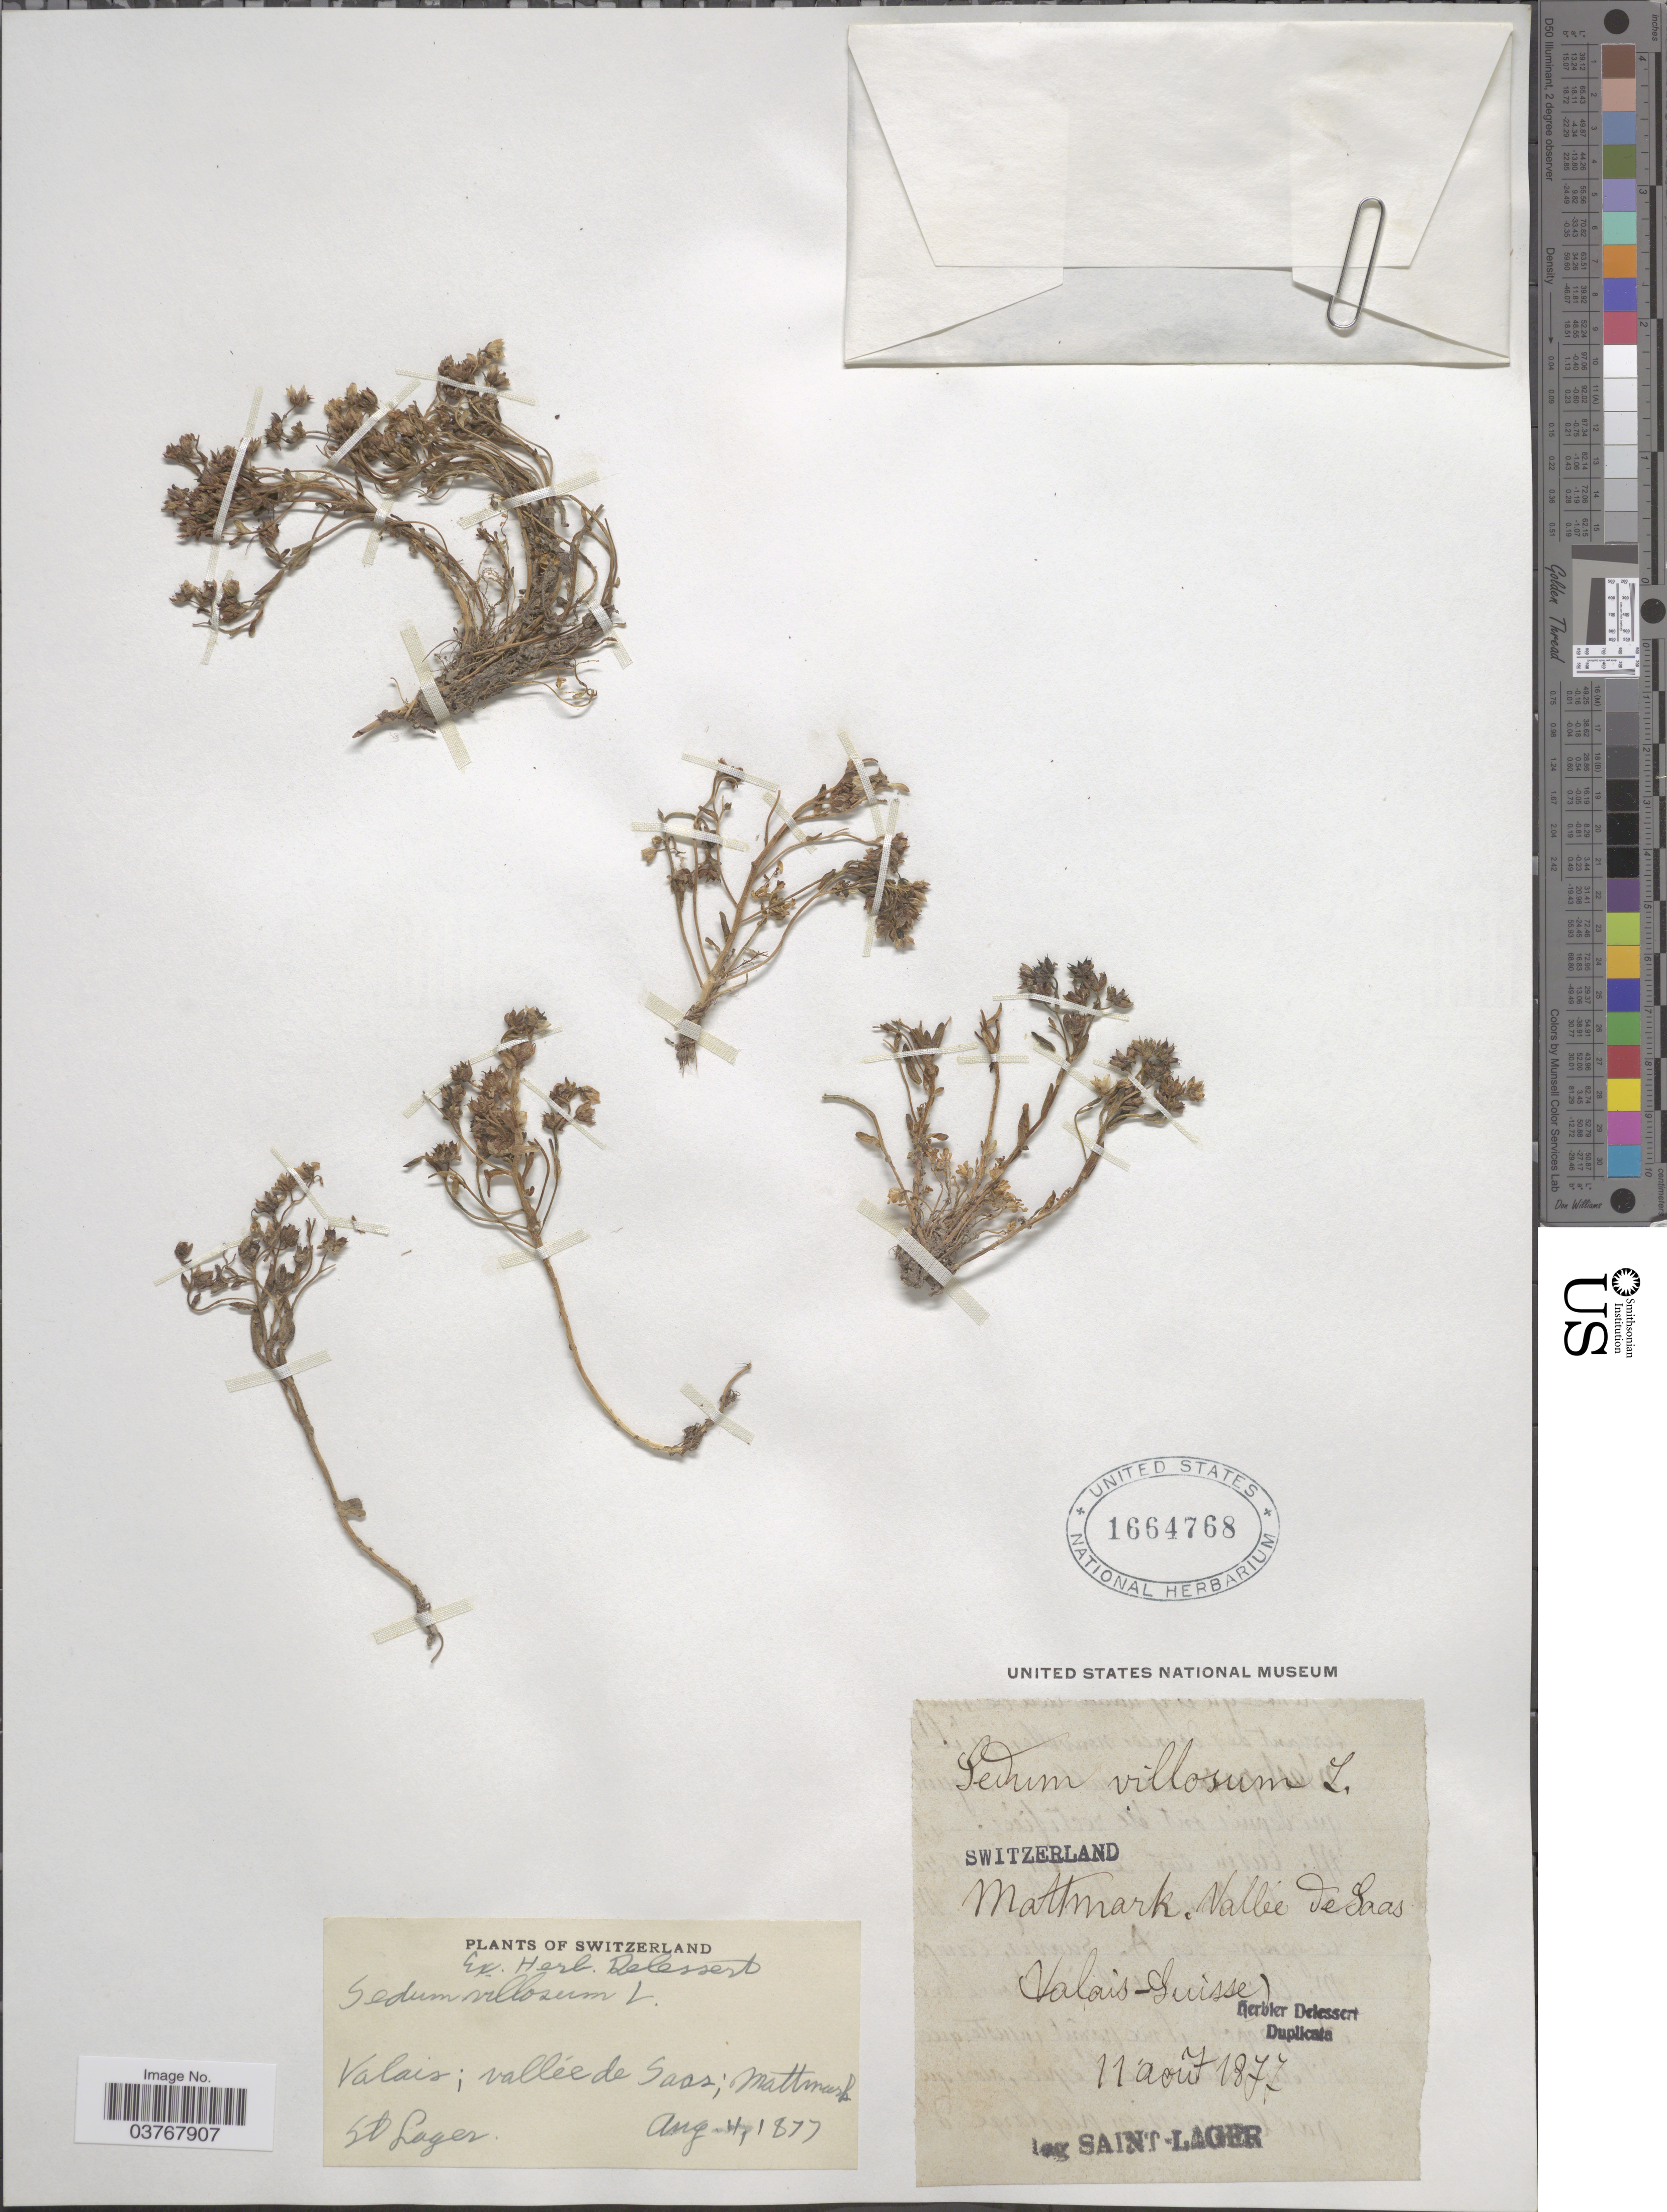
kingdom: Plantae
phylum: Tracheophyta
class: Magnoliopsida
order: Saxifragales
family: Crassulaceae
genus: Sedum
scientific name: Sedum villosum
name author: L.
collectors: Saint-Lager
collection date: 1877-08-11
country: Switzerland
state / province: Valais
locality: Vallée de Saas; Mattmark.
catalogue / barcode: US 1664768